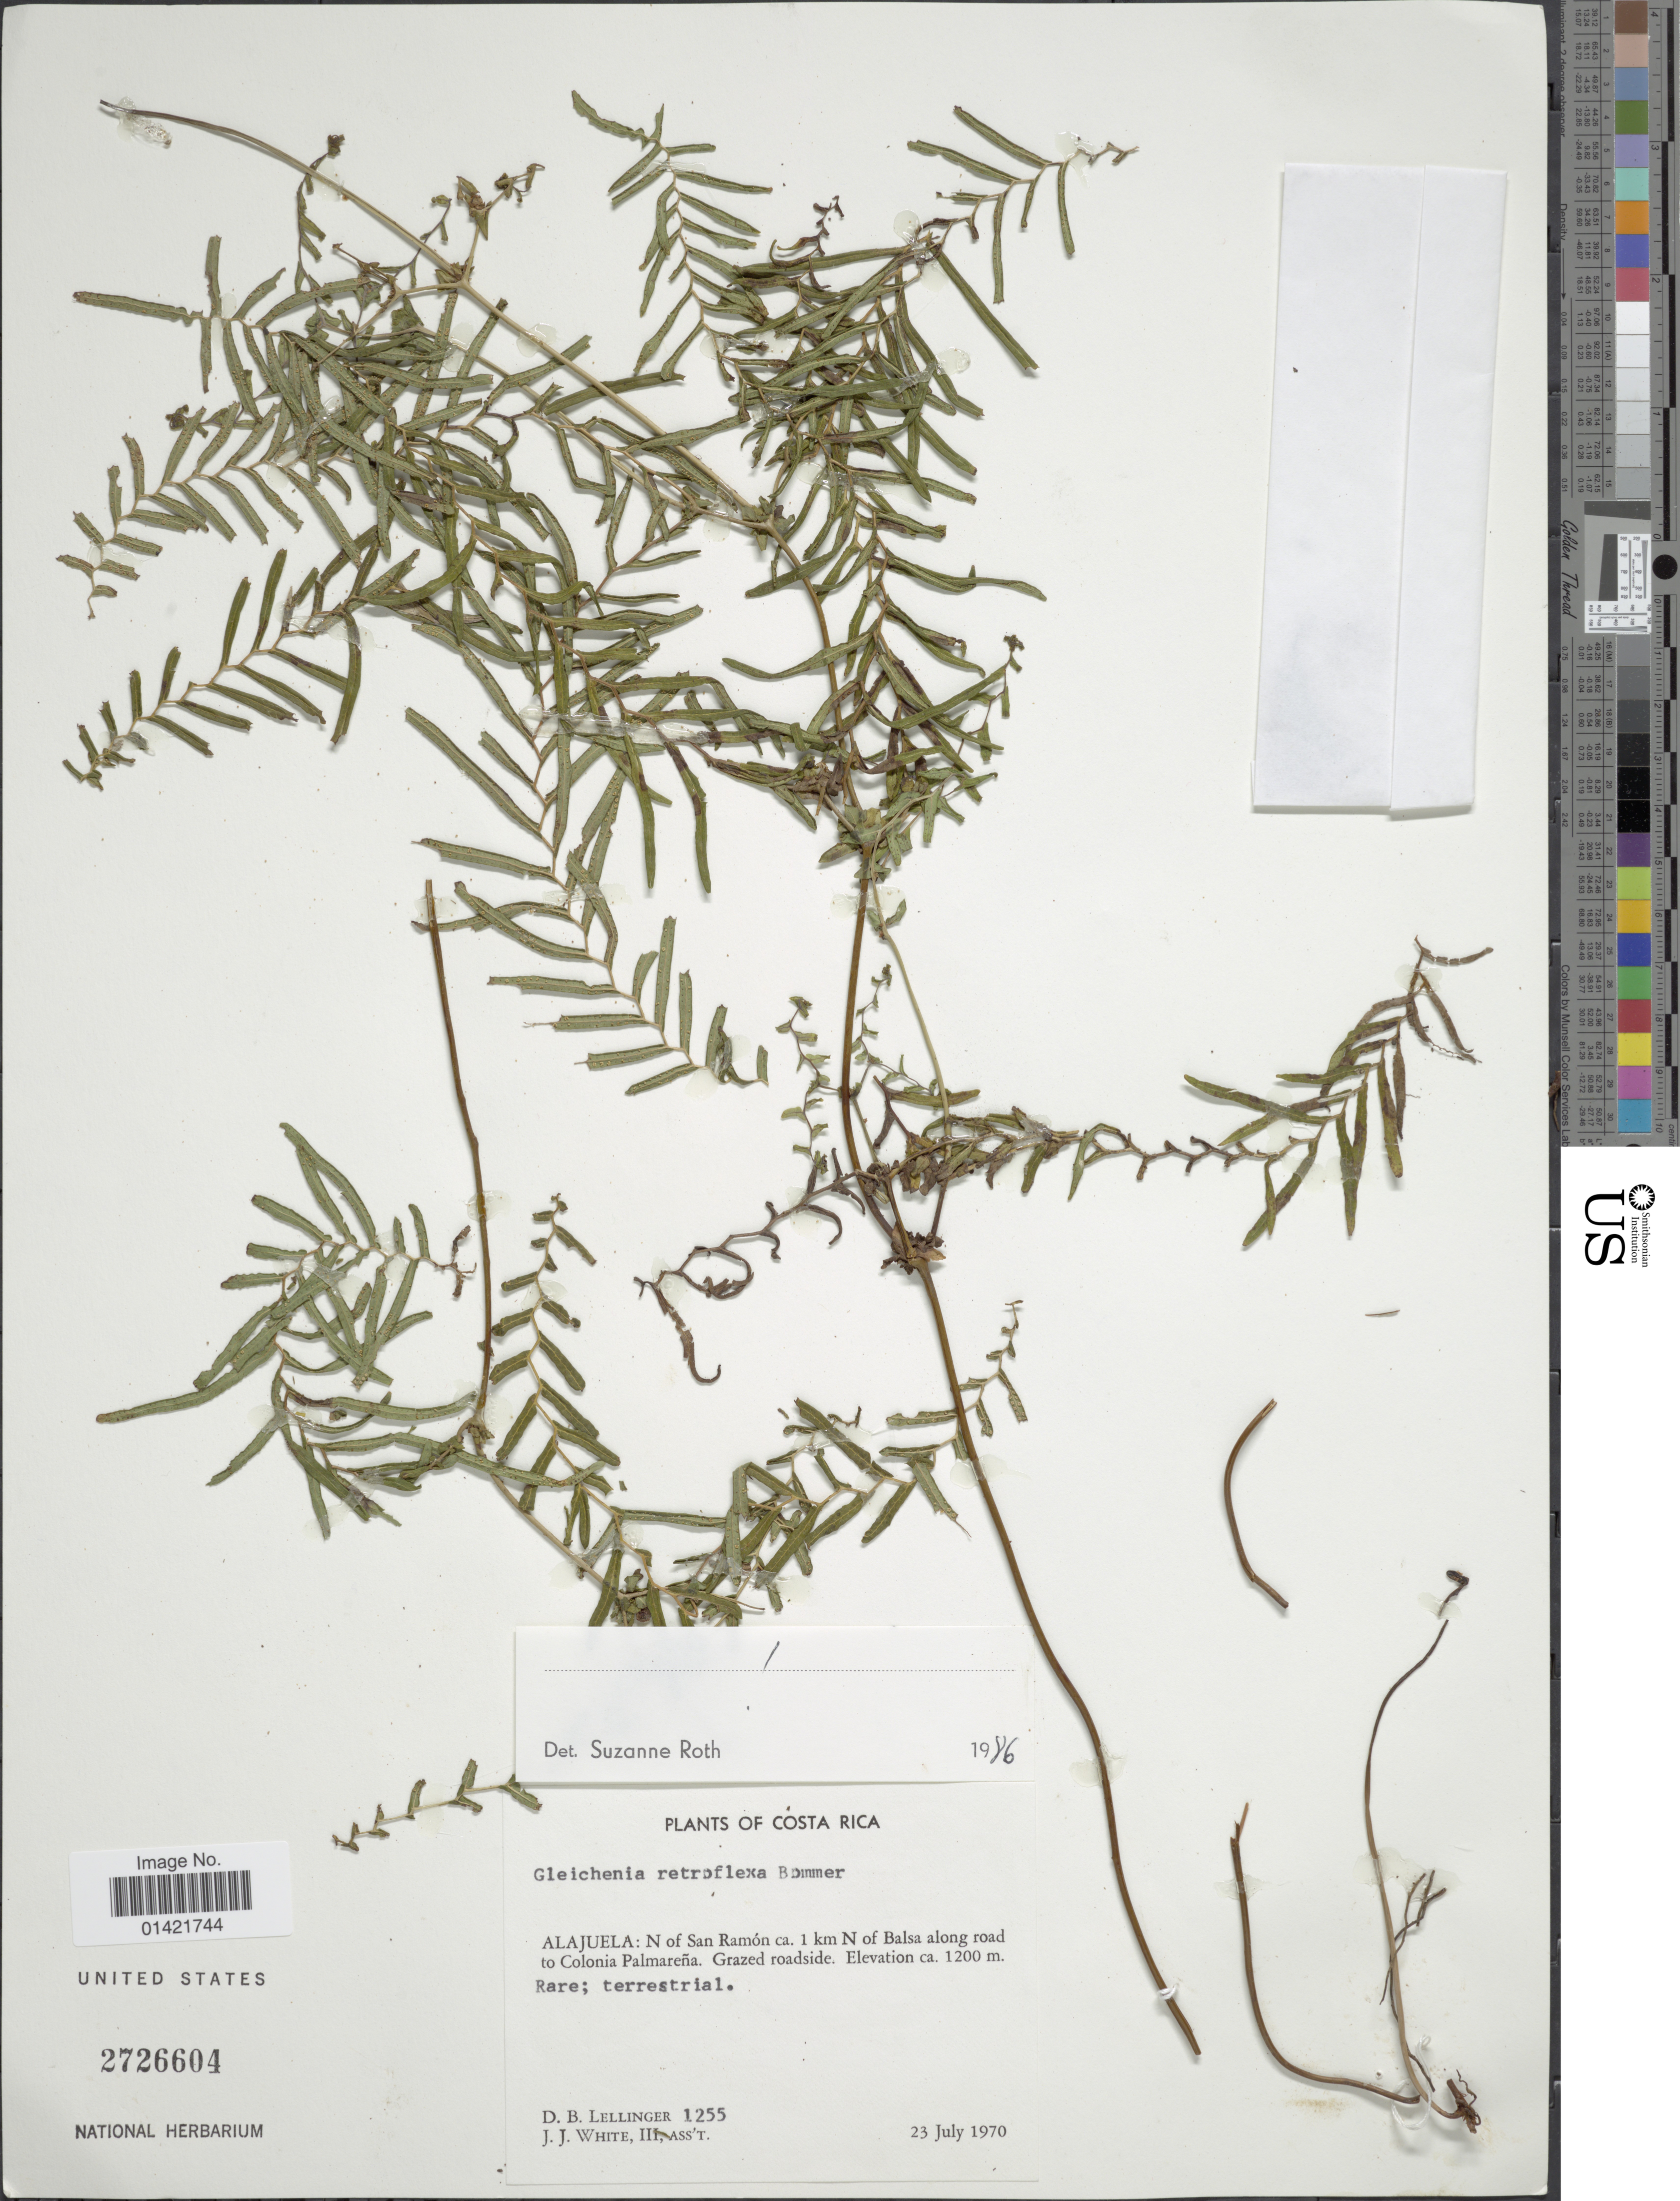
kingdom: Plantae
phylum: Tracheophyta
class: Polypodiopsida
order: Gleicheniales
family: Gleicheniaceae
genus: Sticherus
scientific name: Sticherus retroflexus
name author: (Bornm. ex Christ) Copel.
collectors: D. B. Lellinger & J. J. White III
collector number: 1255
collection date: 1970-07-23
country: Costa Rica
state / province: Alajuela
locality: N of San Ramon ca. 1 km N of Balsa along road to Colonia Palmarena.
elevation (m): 1200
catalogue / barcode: US 2726604